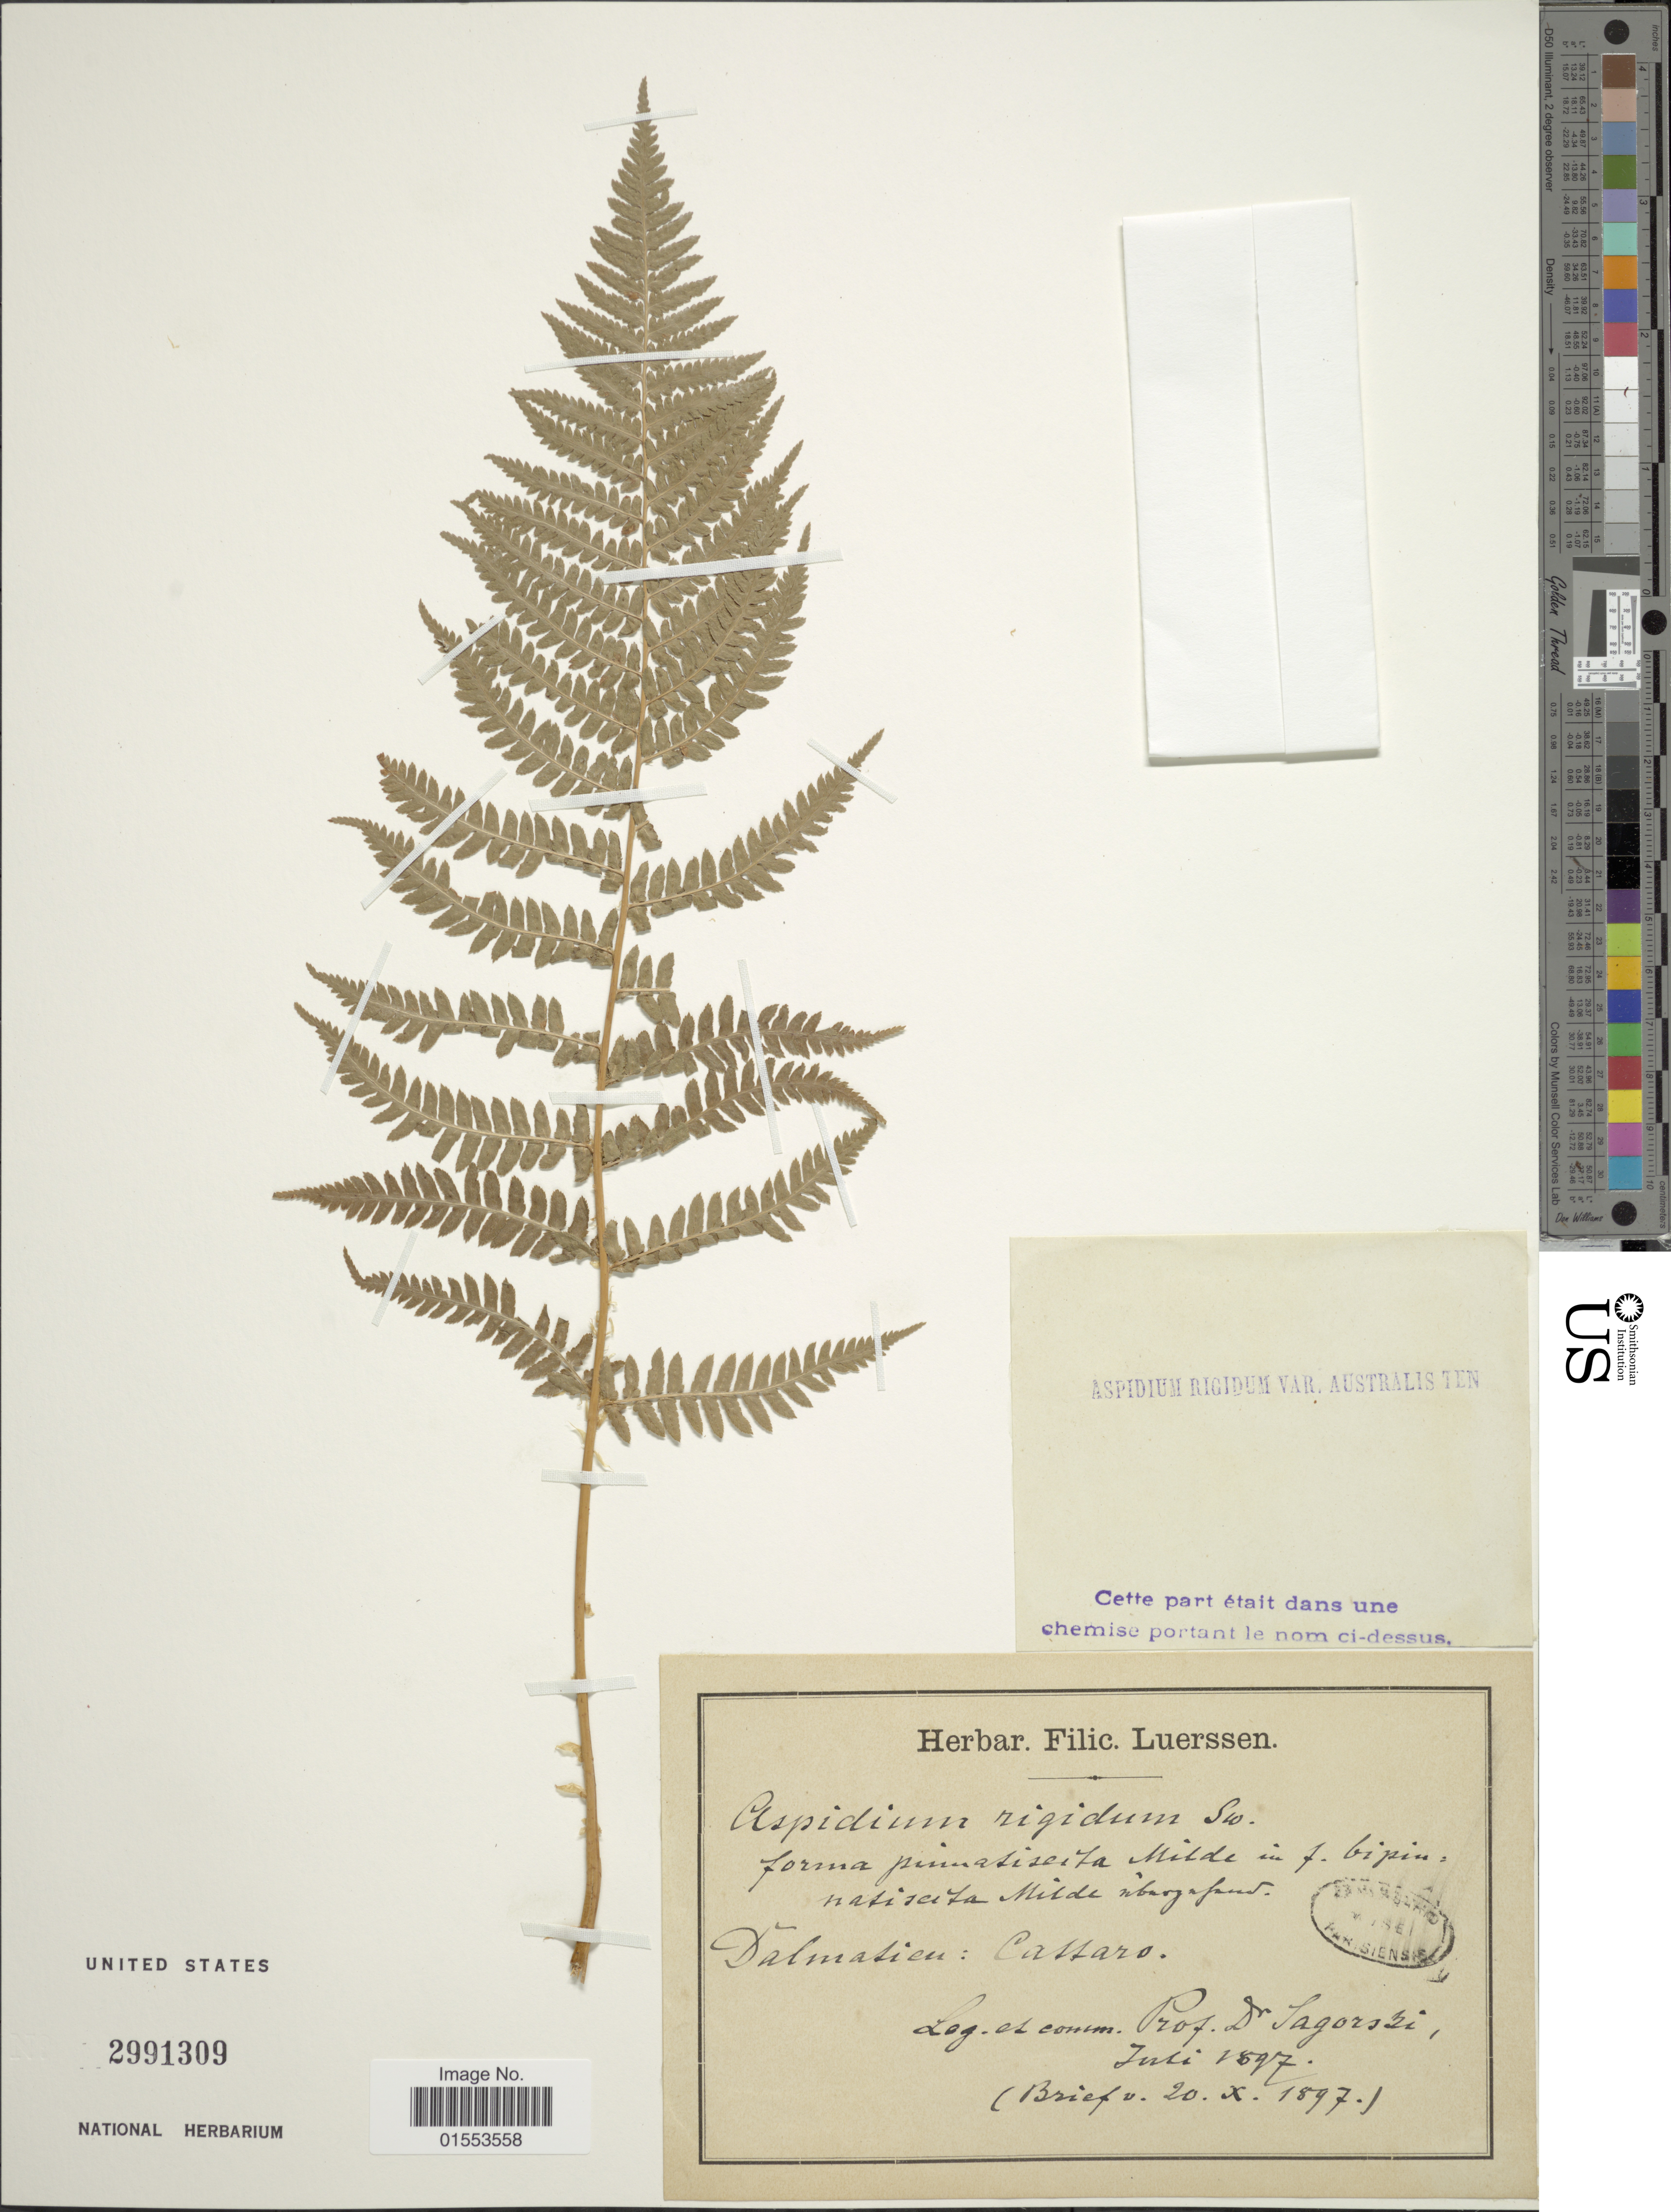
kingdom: Plantae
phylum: Tracheophyta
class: Polypodiopsida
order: Polypodiales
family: Dryopteridaceae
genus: Dryopteris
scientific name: Dryopteris rigida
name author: Underw.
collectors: -. Sagorski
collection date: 1897-07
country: Croatia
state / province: Split-Dalmatia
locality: Dalmatien: Cattaro. [interpreted]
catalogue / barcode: US 2991309